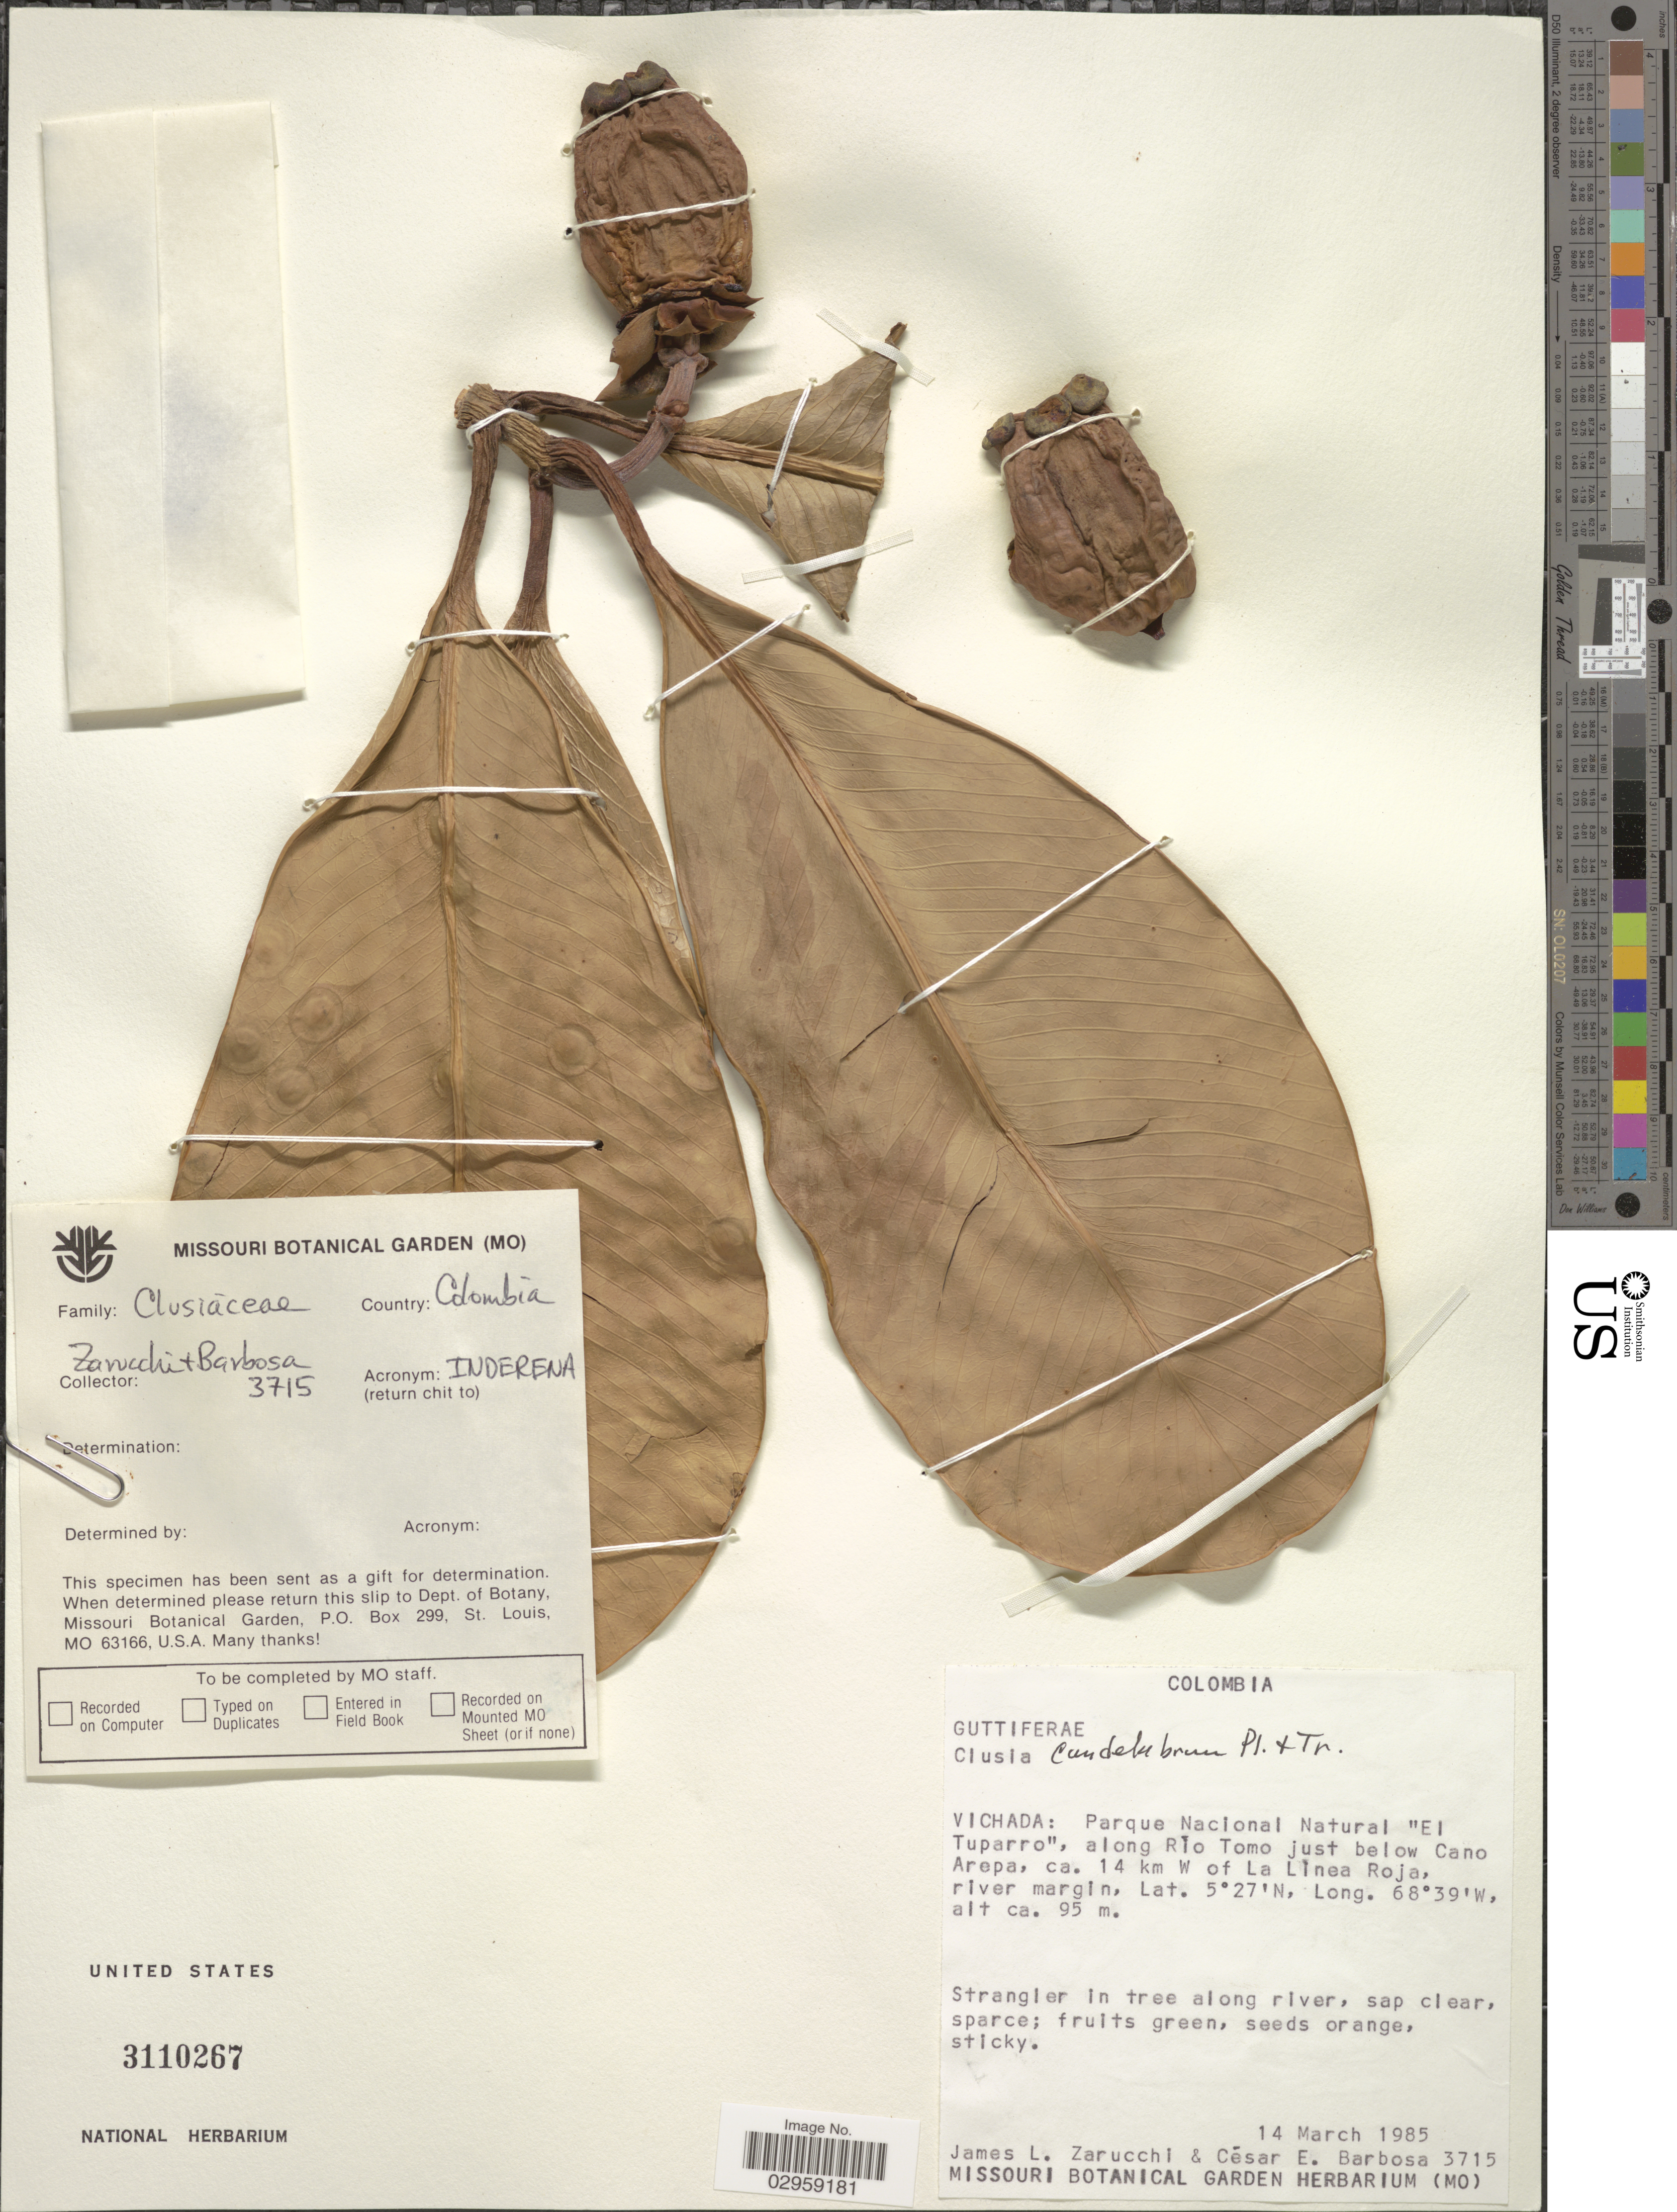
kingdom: Plantae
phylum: Tracheophyta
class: Magnoliopsida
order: Malpighiales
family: Clusiaceae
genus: Clusia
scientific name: Clusia candelabrum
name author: Planch. & Triana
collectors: J. L. Zarucchi & C. E. Barbosa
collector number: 3715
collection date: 1985-03-14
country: Colombia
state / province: Vichada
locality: Parque Nacional Natural 'El Tuparro', along Río Tomo just below Cano Arepa, ca. 14 km W of La Linea Roja, river margin.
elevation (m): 95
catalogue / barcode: US 3110267